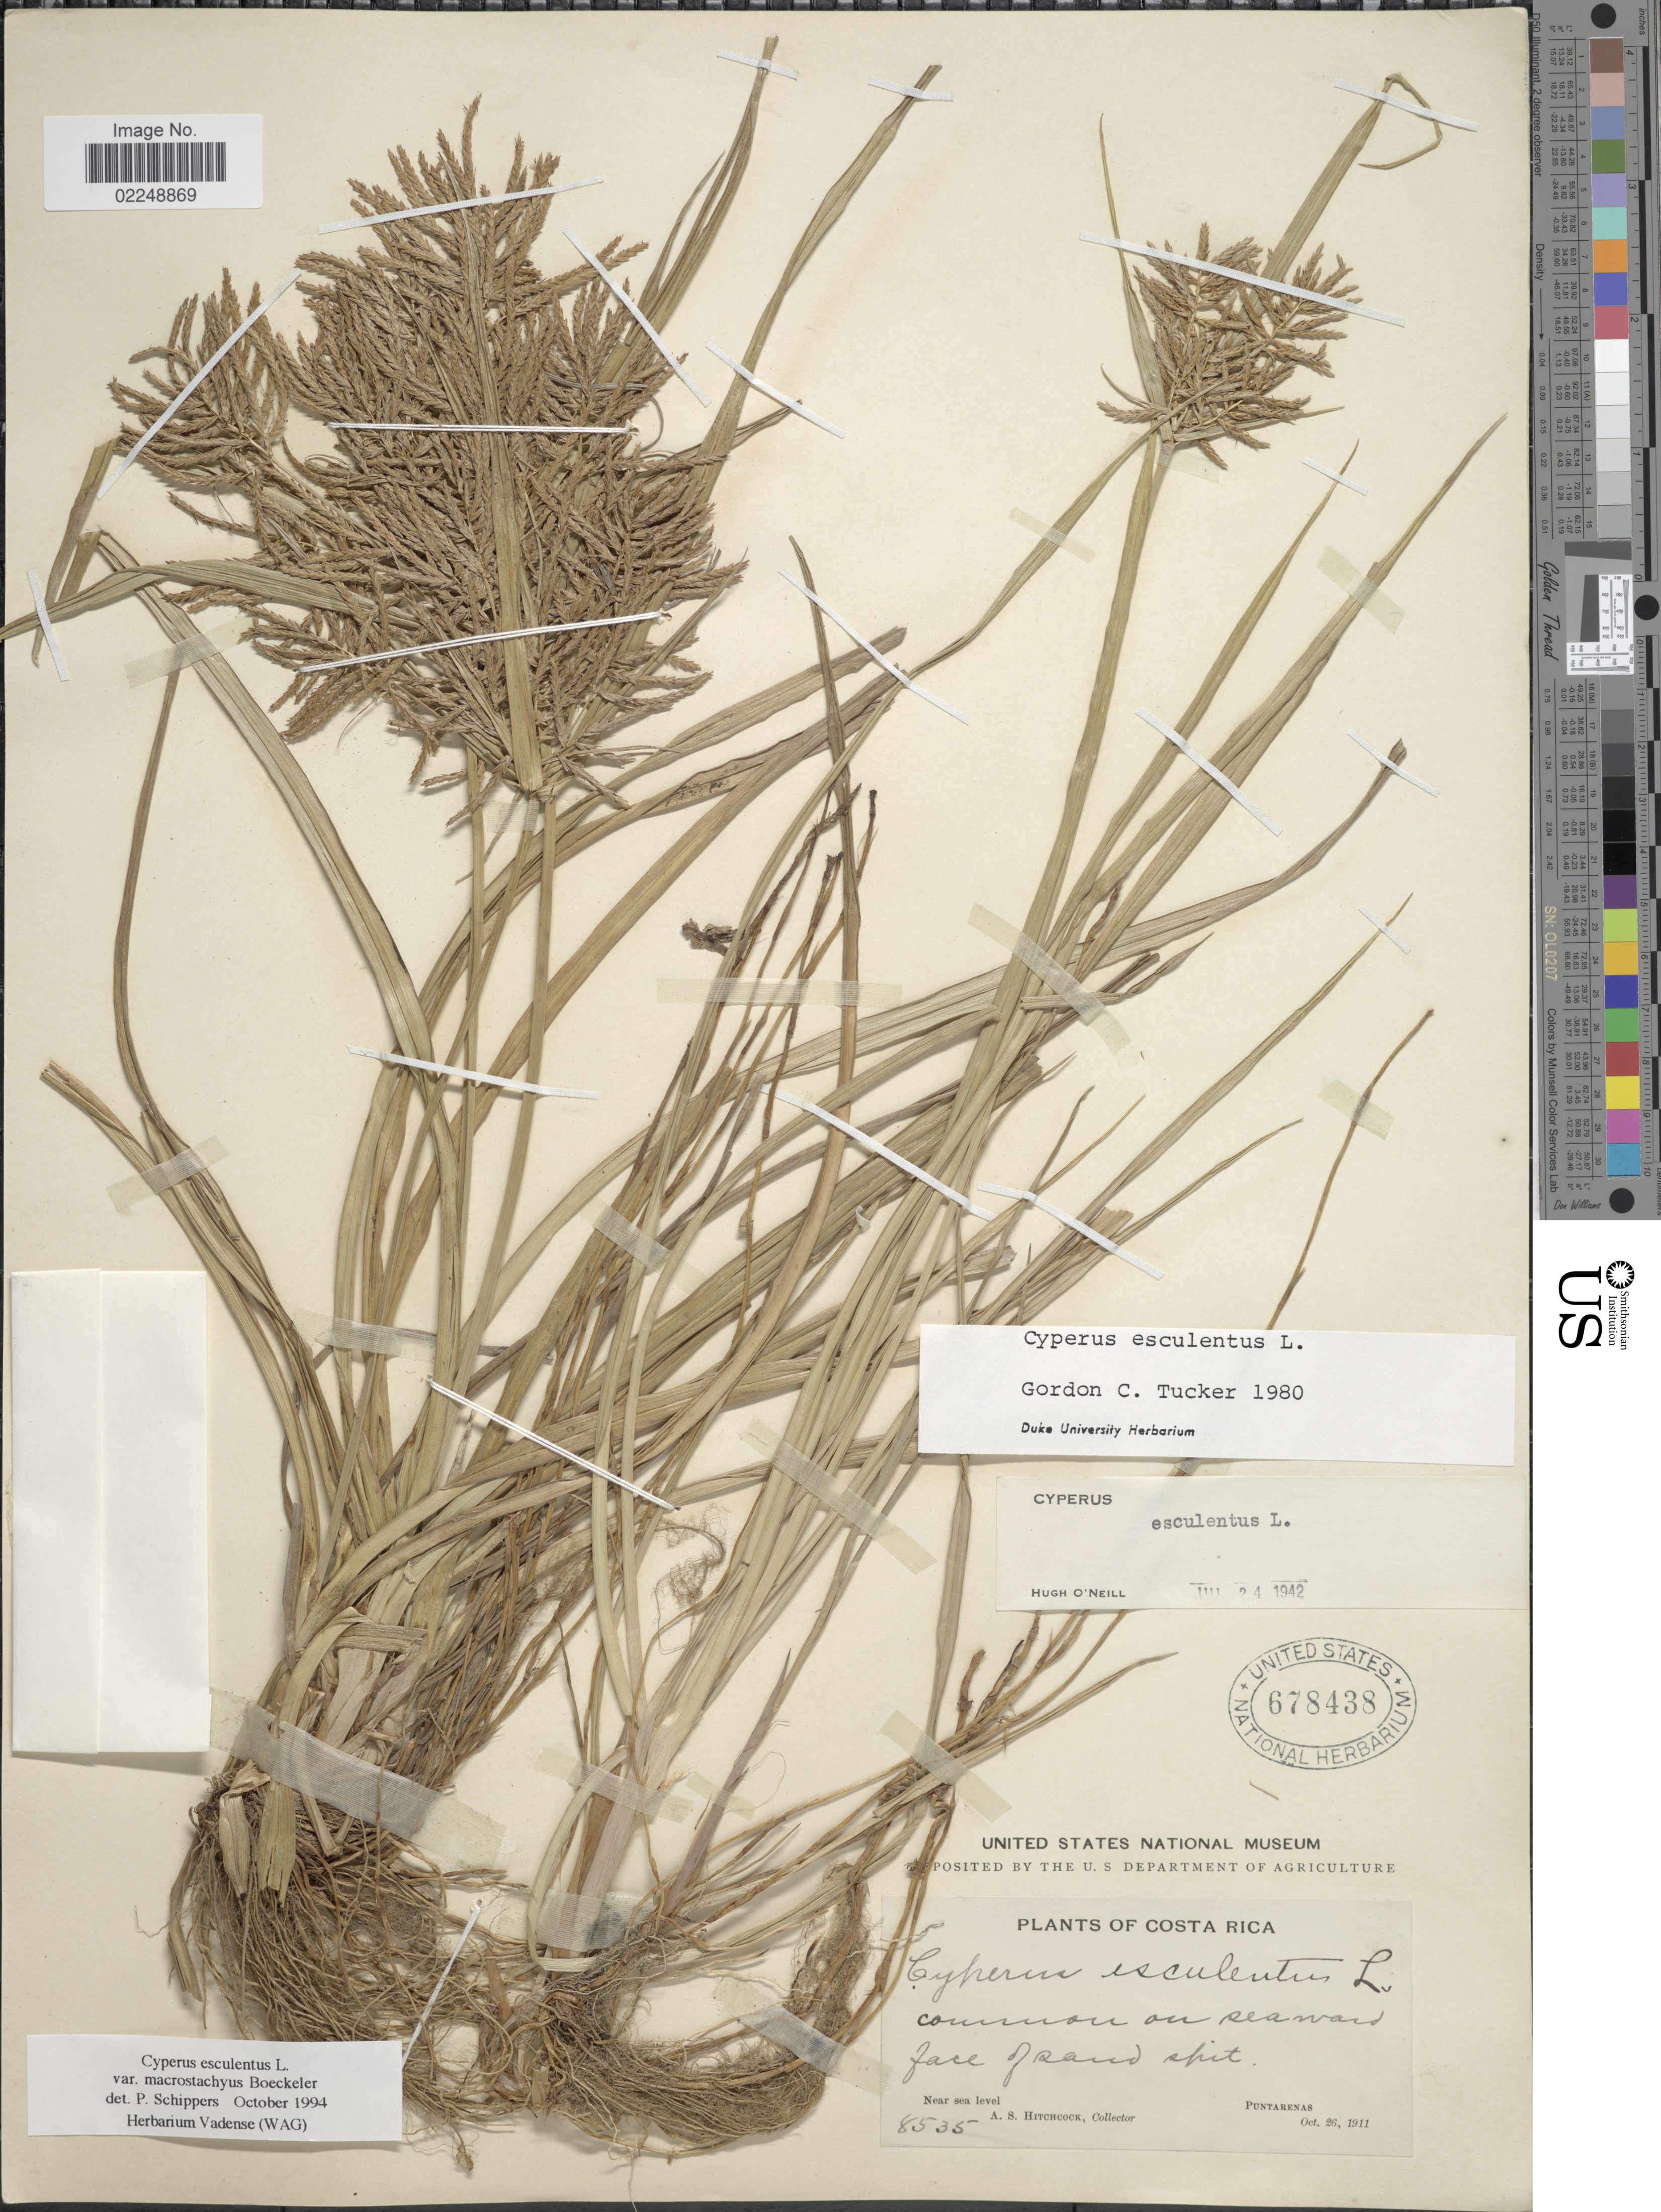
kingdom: Plantae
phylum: Tracheophyta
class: Liliopsida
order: Poales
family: Cyperaceae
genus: Cyperus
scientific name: Cyperus esculentus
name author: L.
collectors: A. S. Hitchcock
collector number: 8535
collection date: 1911-10-26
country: Costa Rica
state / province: Puntarenas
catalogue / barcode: US 678438